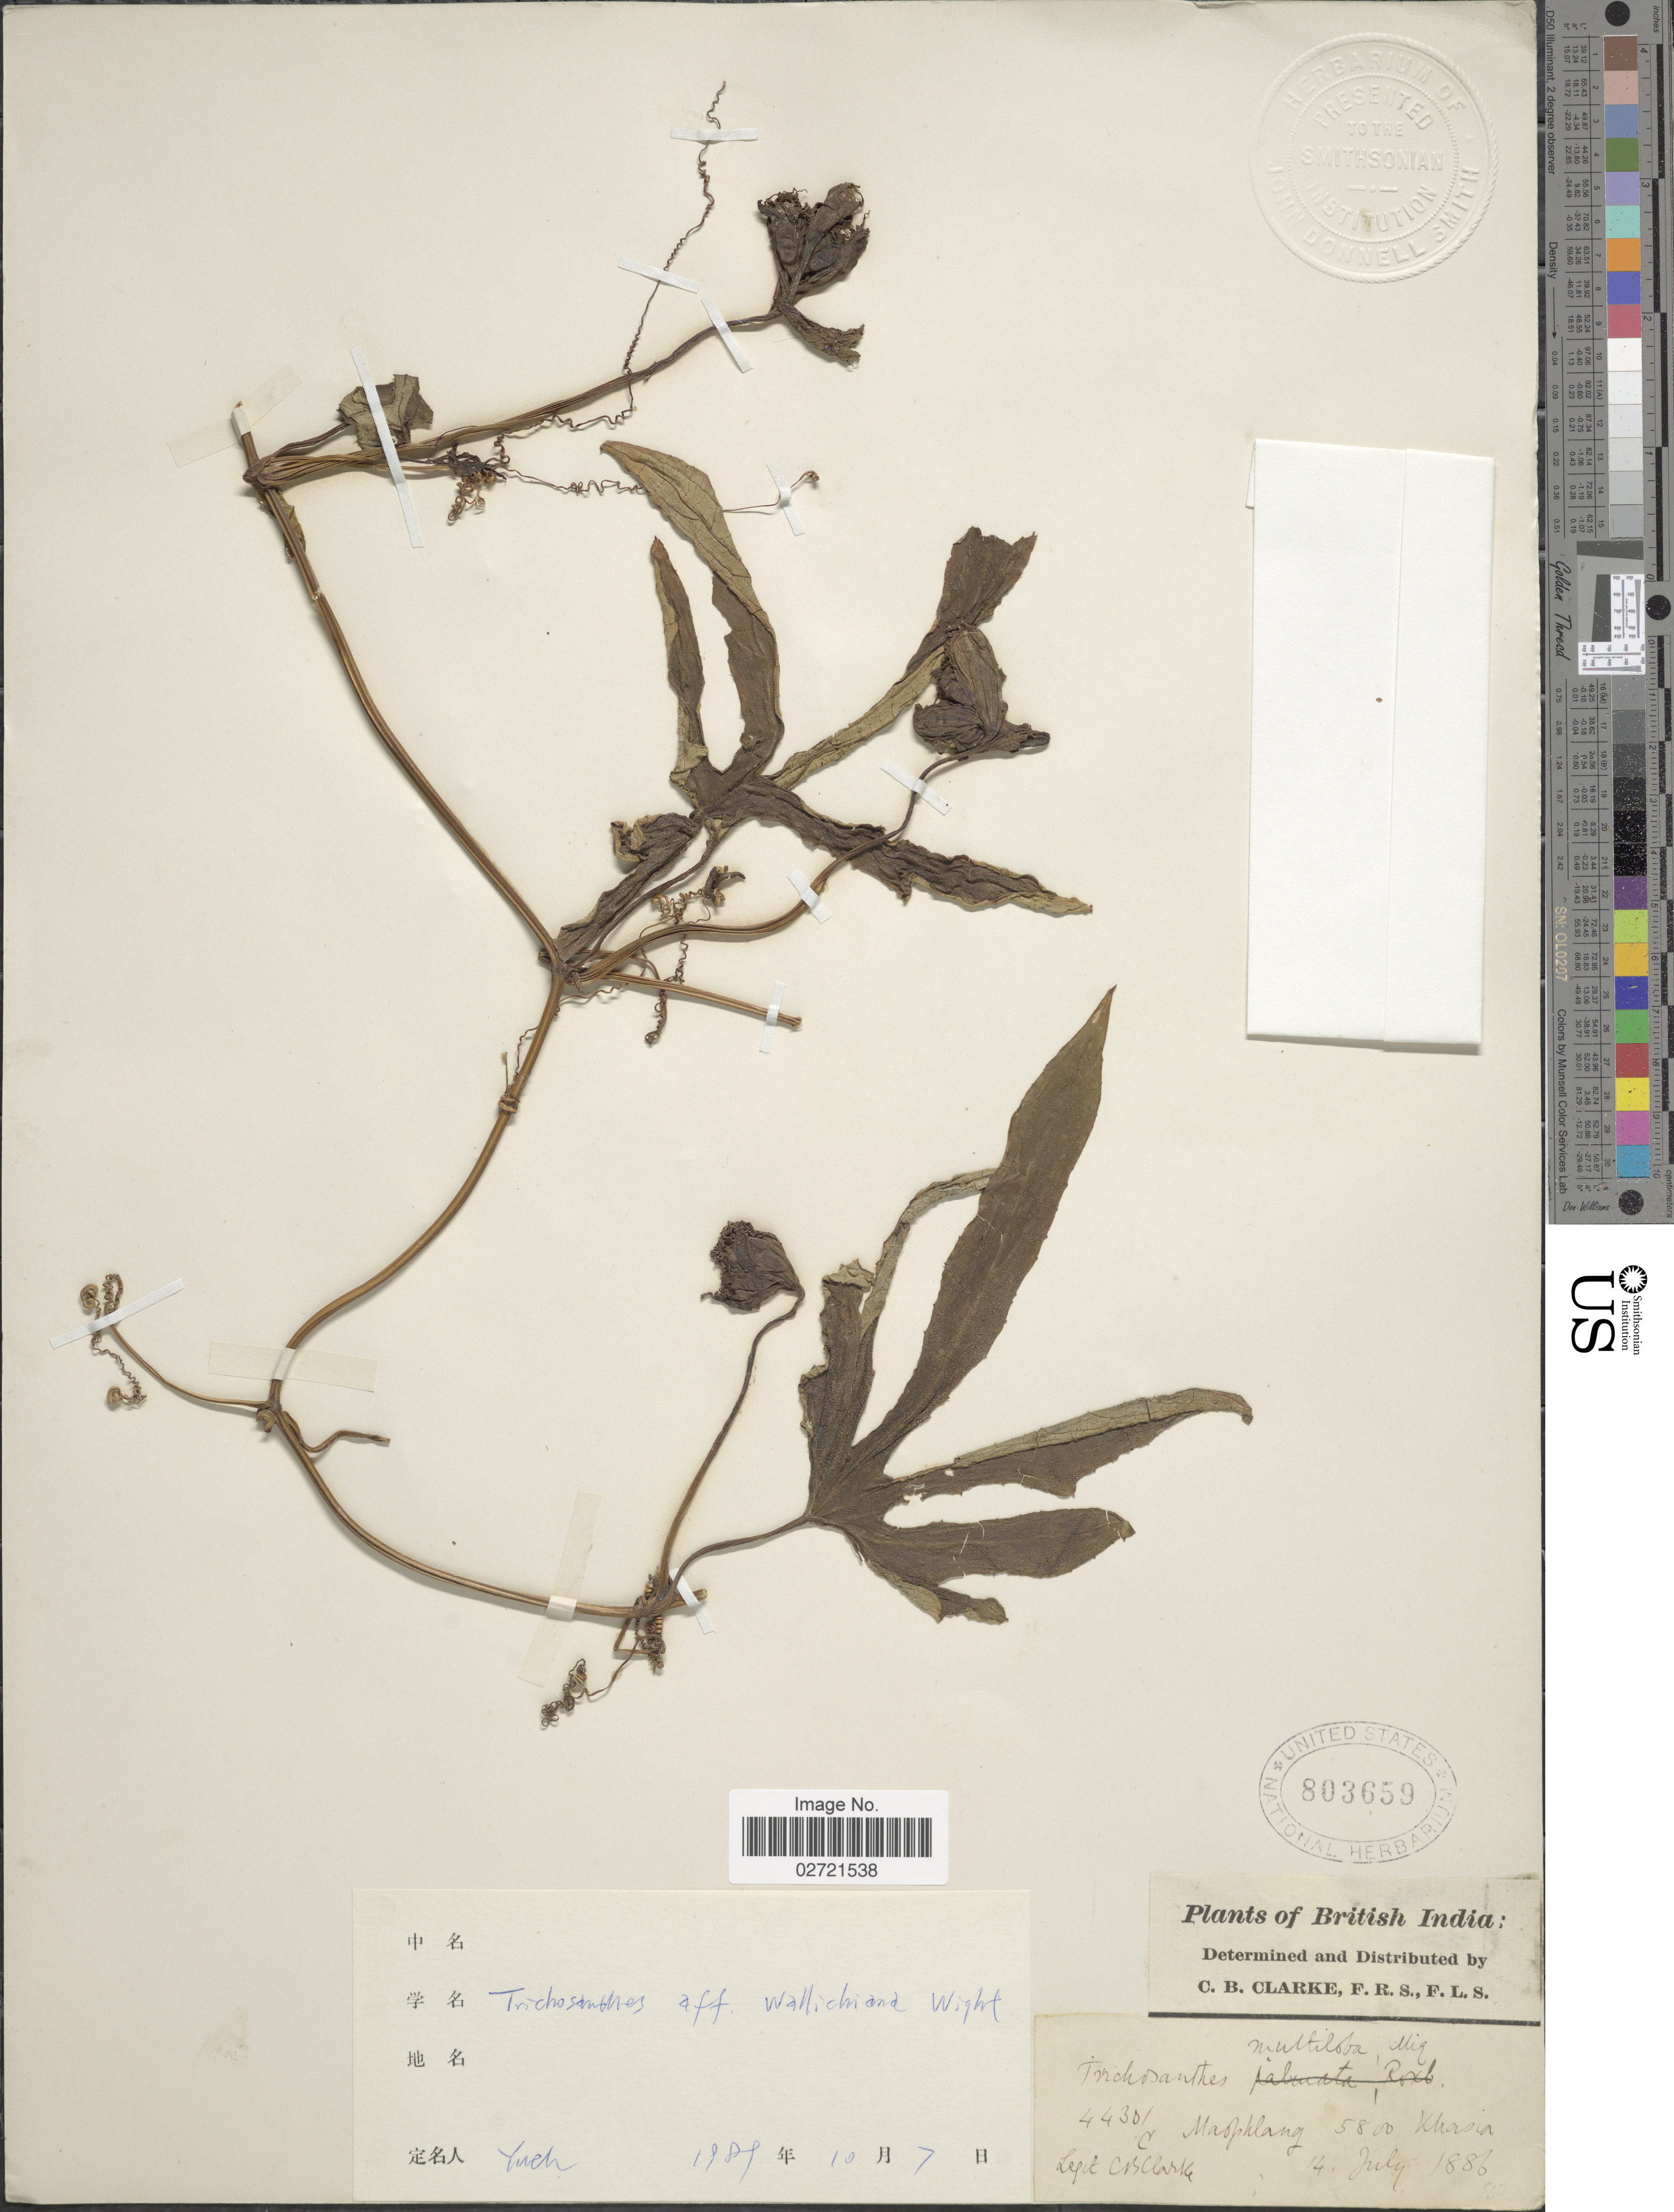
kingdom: Plantae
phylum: Tracheophyta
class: Magnoliopsida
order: Cucurbitales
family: Cucurbitaceae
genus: Trichosanthes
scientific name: Trichosanthes wallichiana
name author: (Ser.) Wight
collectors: C. B. Clarke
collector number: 44301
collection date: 1886-07-14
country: India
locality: British India, Mawphlang, Khasia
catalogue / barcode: US 803659